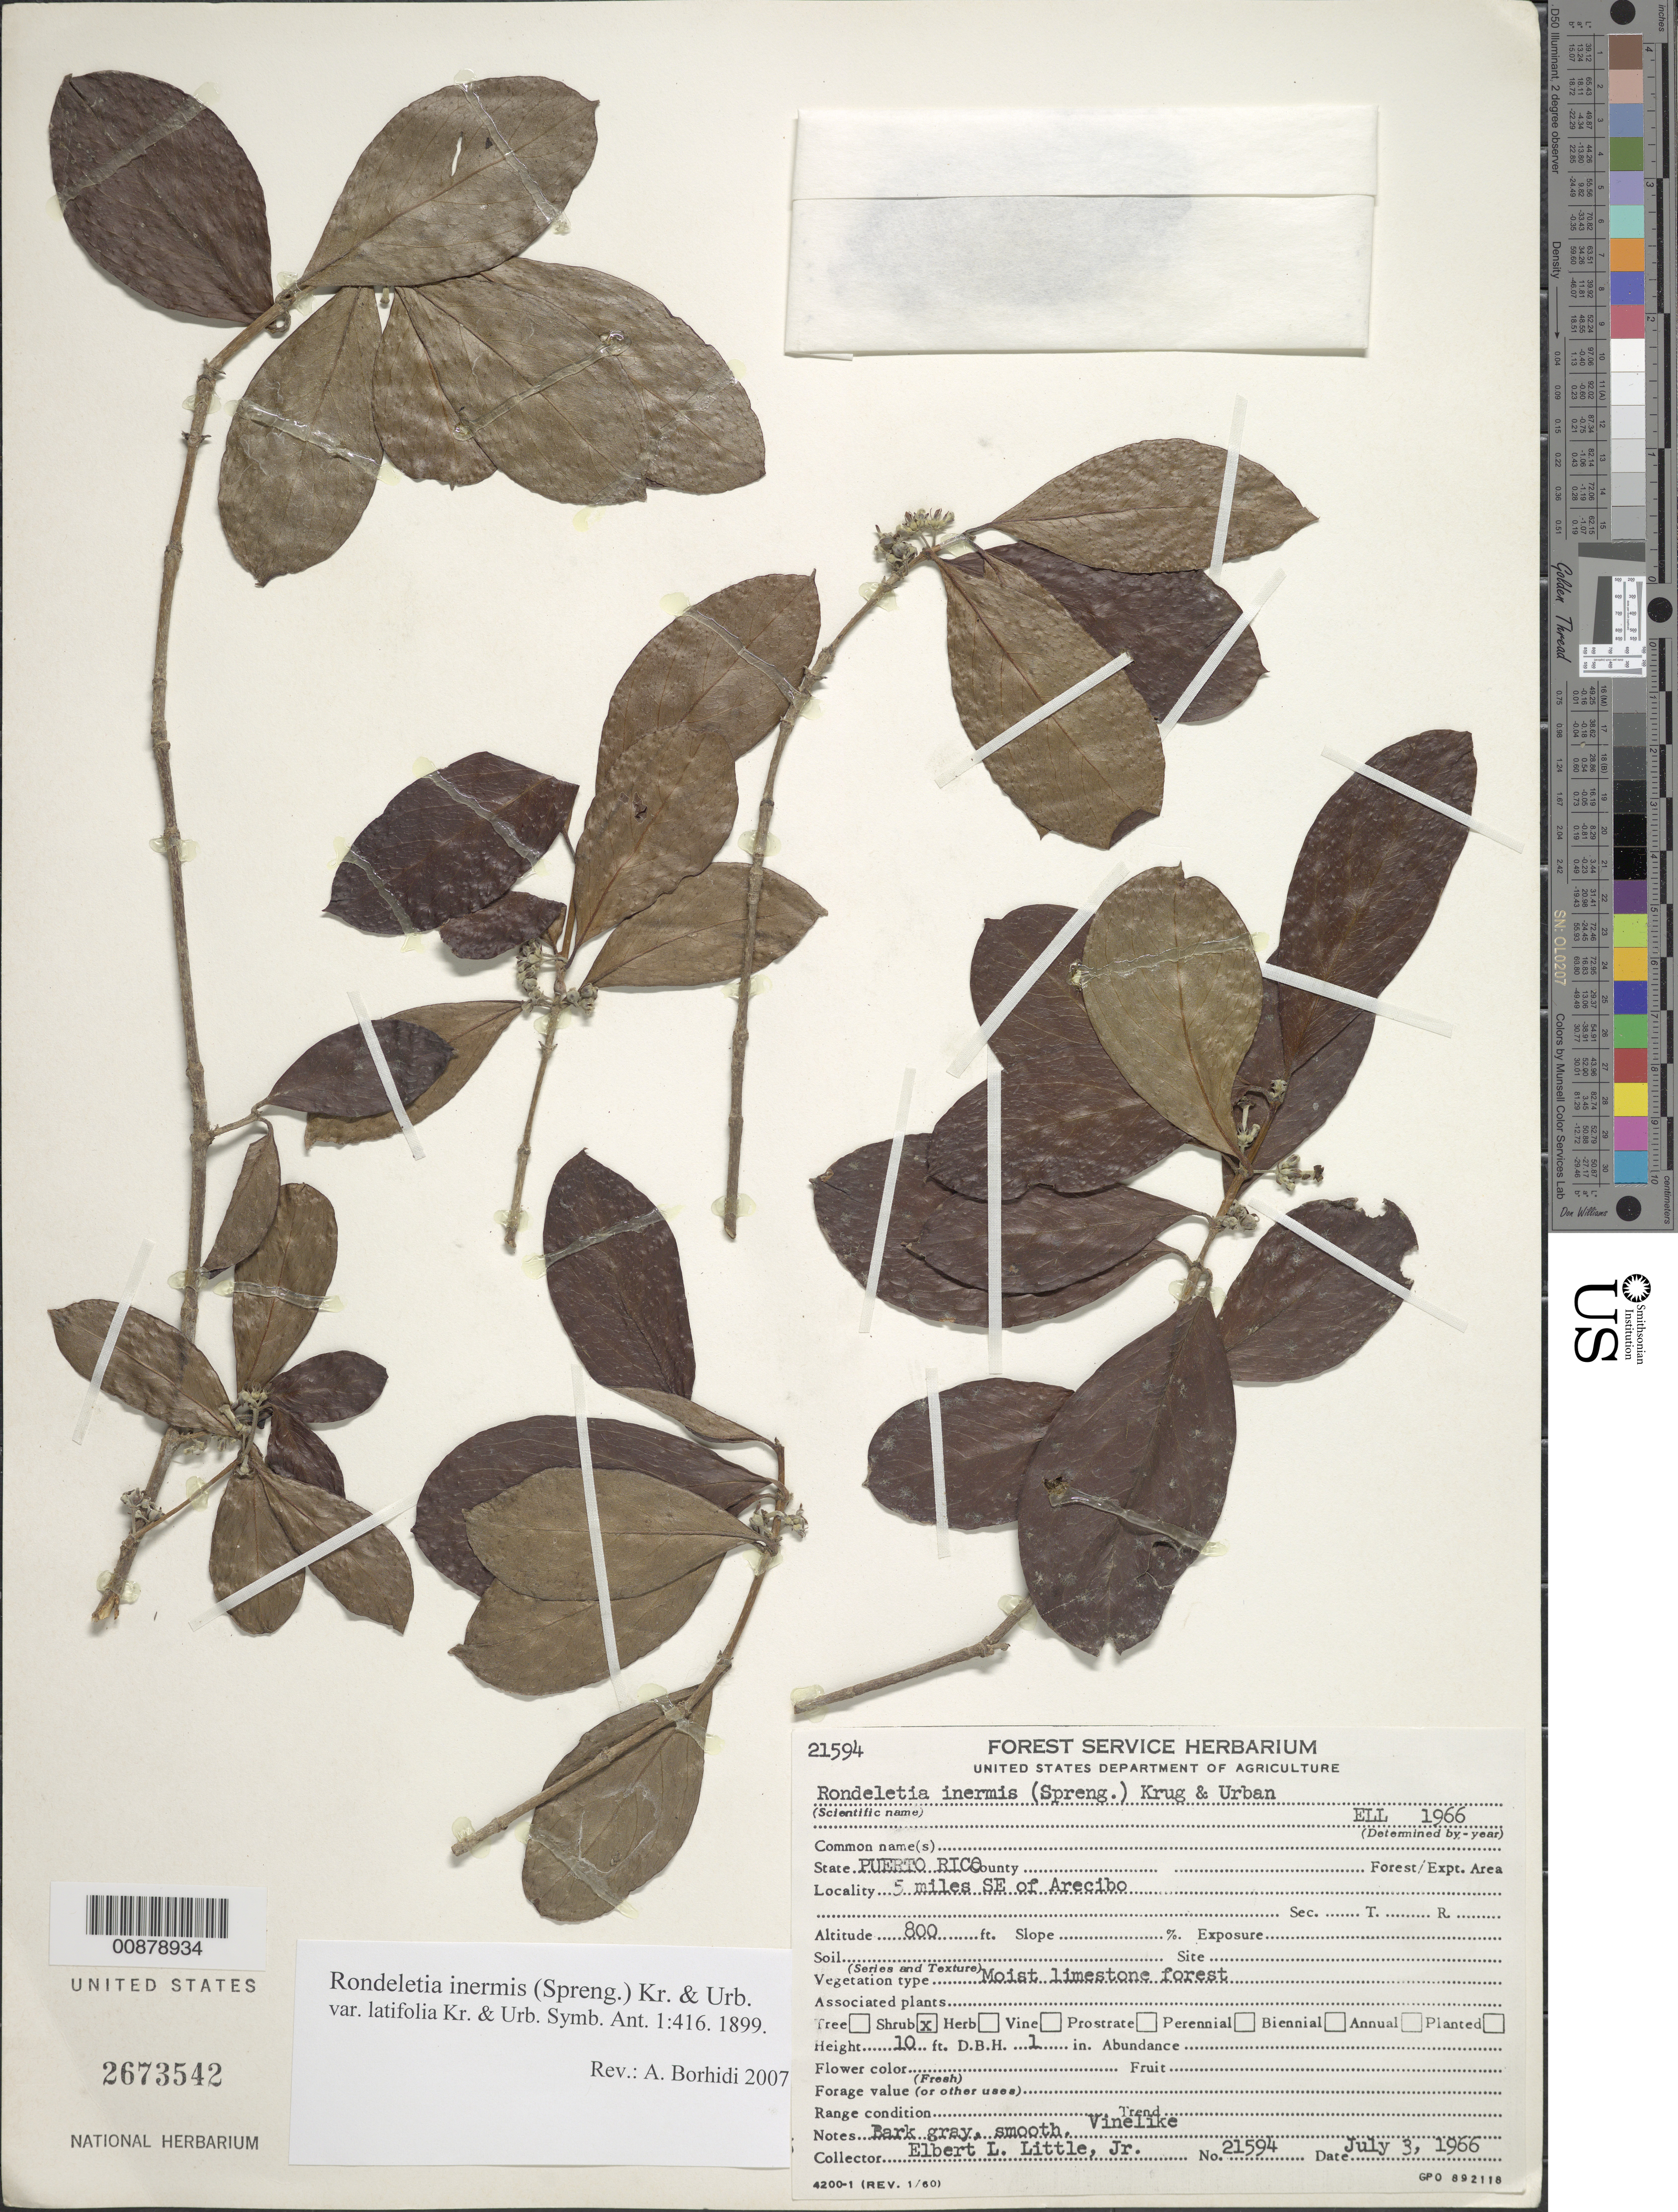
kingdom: Plantae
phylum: Tracheophyta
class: Magnoliopsida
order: Gentianales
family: Rubiaceae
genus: Rondeletia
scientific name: Rondeletia inermis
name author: (Spreng.) Krug & Urb.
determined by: Borhidi, Attila L.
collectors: E. L. Little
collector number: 21594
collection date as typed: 03 Jul 1966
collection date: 1966-07-03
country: Puerto Rico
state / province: Arecibo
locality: Arecibo, 5 mi. S of.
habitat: Moist limestone forest.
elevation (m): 244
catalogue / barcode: US 2673542